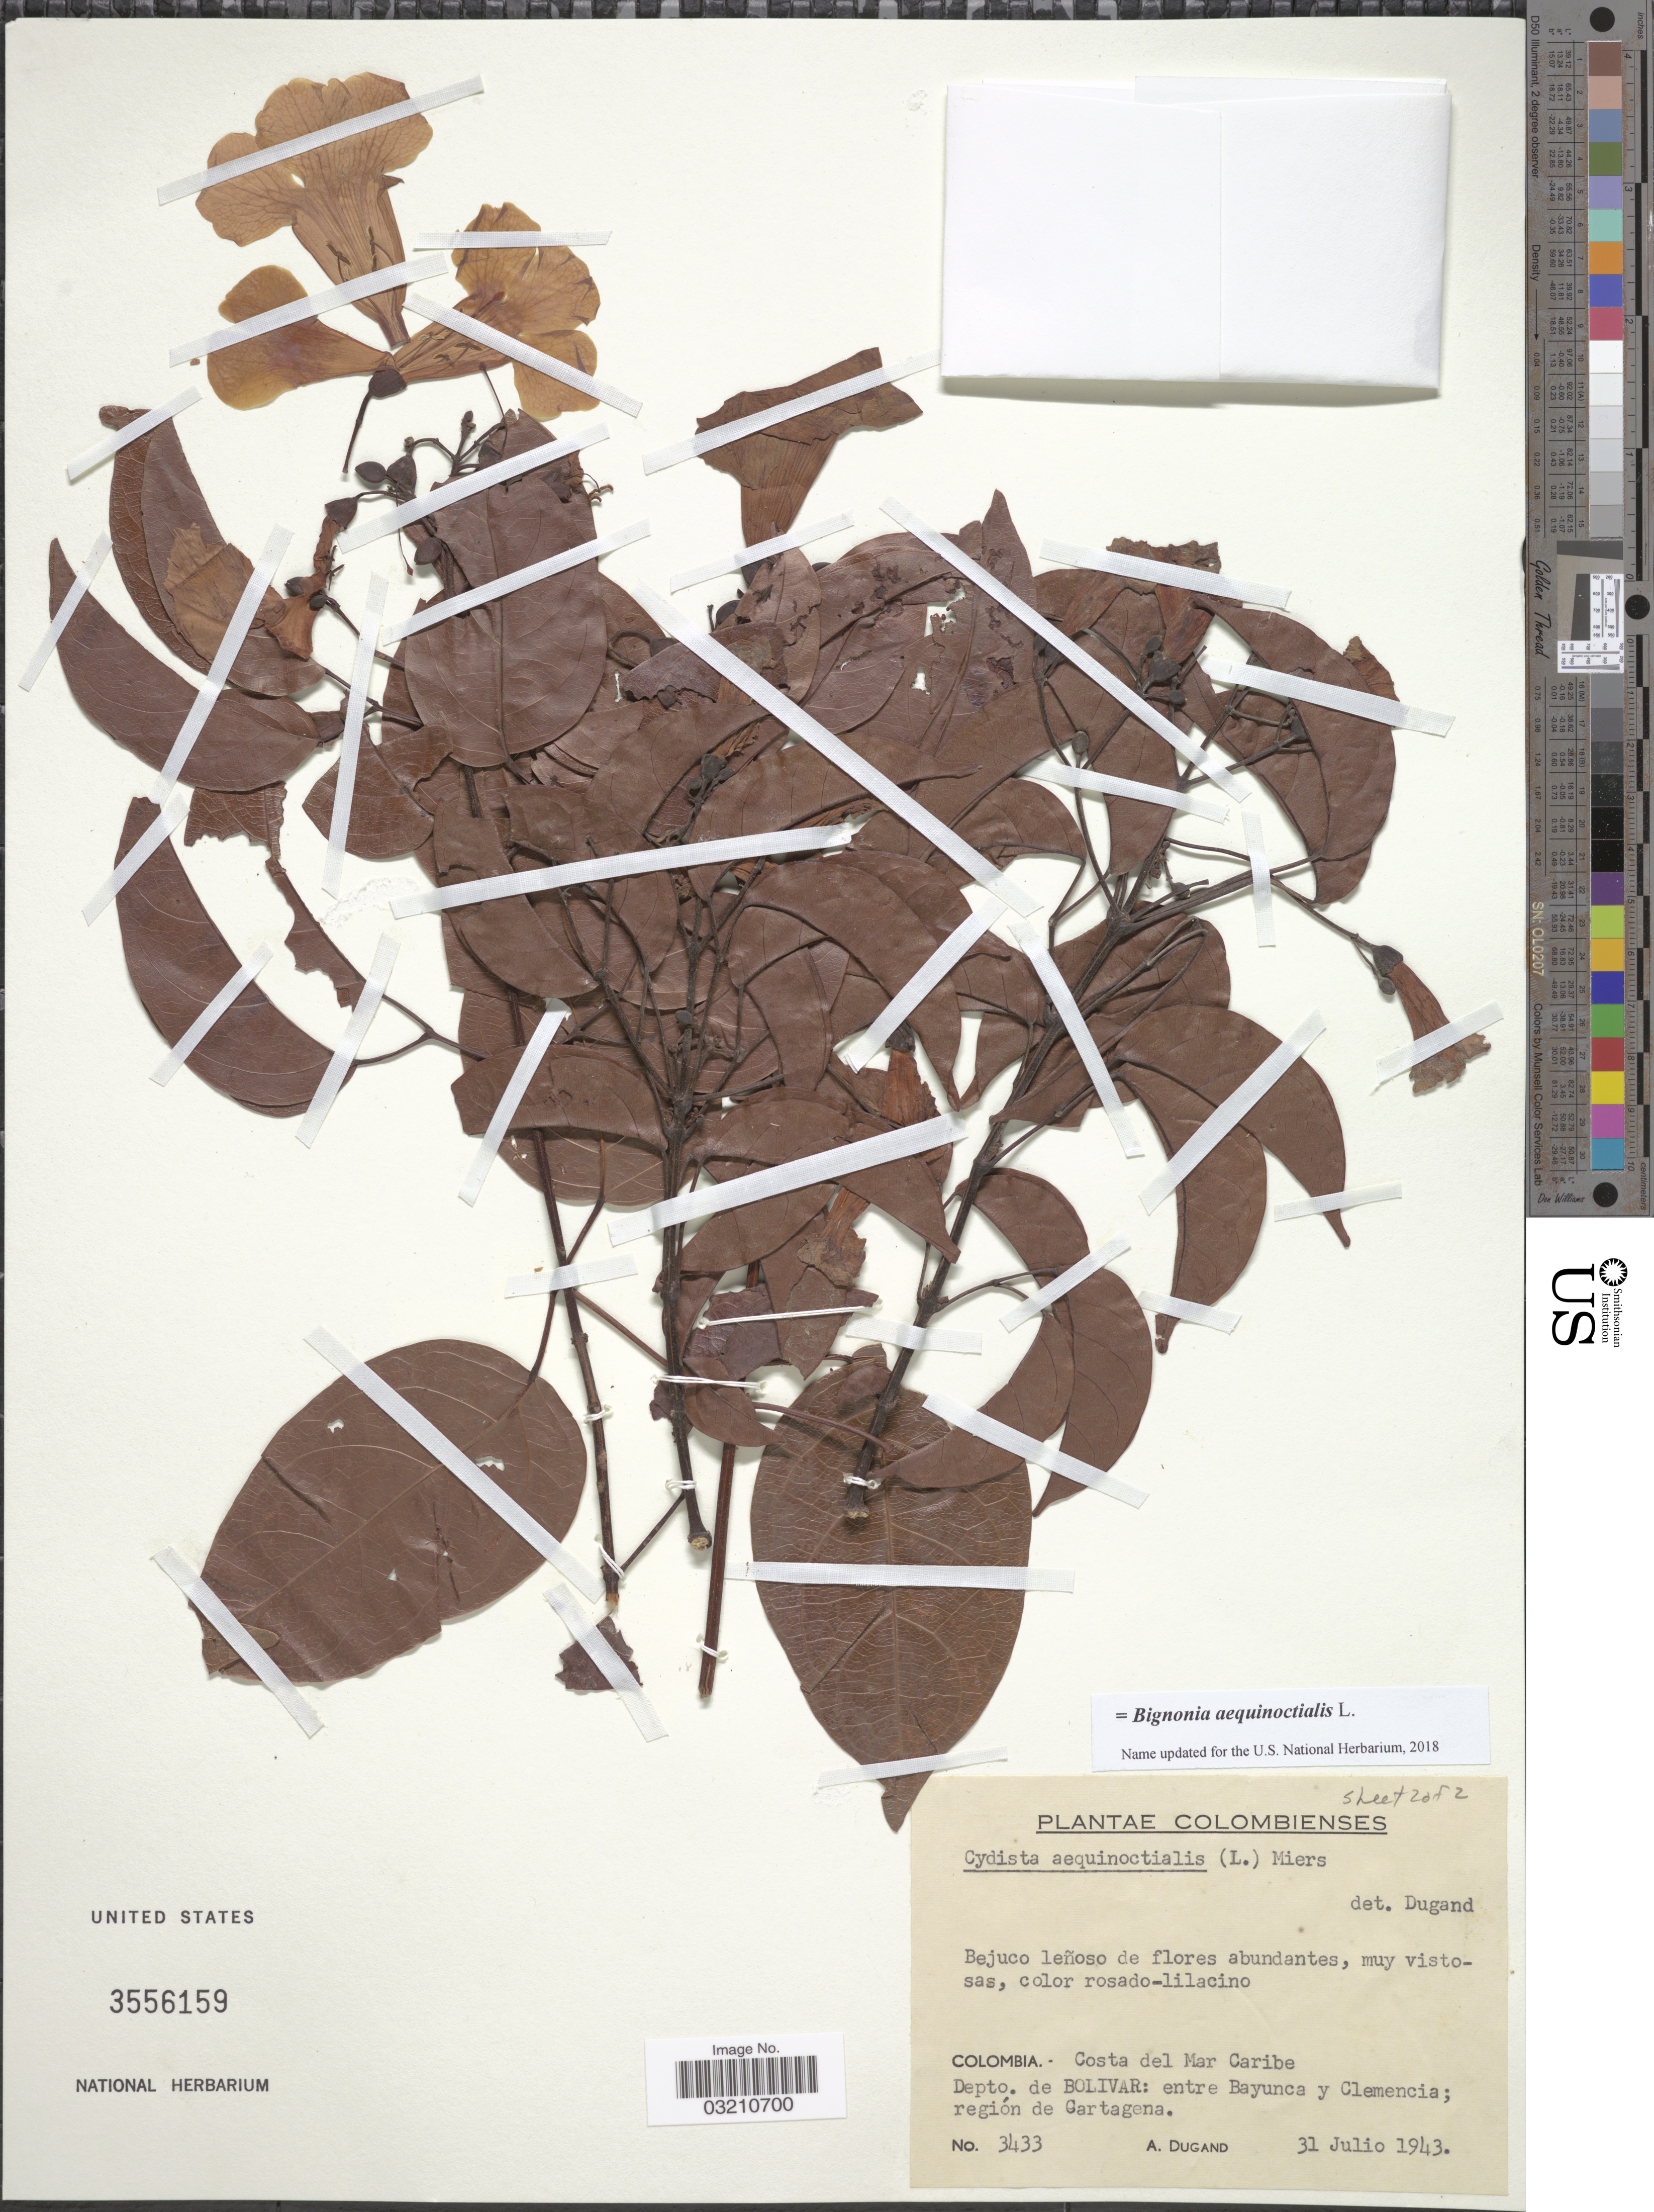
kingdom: Plantae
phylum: Tracheophyta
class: Magnoliopsida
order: Lamiales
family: Bignoniaceae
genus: Bignonia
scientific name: Bignonia aequinoctialis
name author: L.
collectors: A. Dugand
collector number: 3433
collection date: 1943-07-31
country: Colombia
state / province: Bolívar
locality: Costa del Mar Caribe. Depto. de Bolivar: entre Bayunca y Clemencia; región de Cartagena.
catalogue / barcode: US 3556159